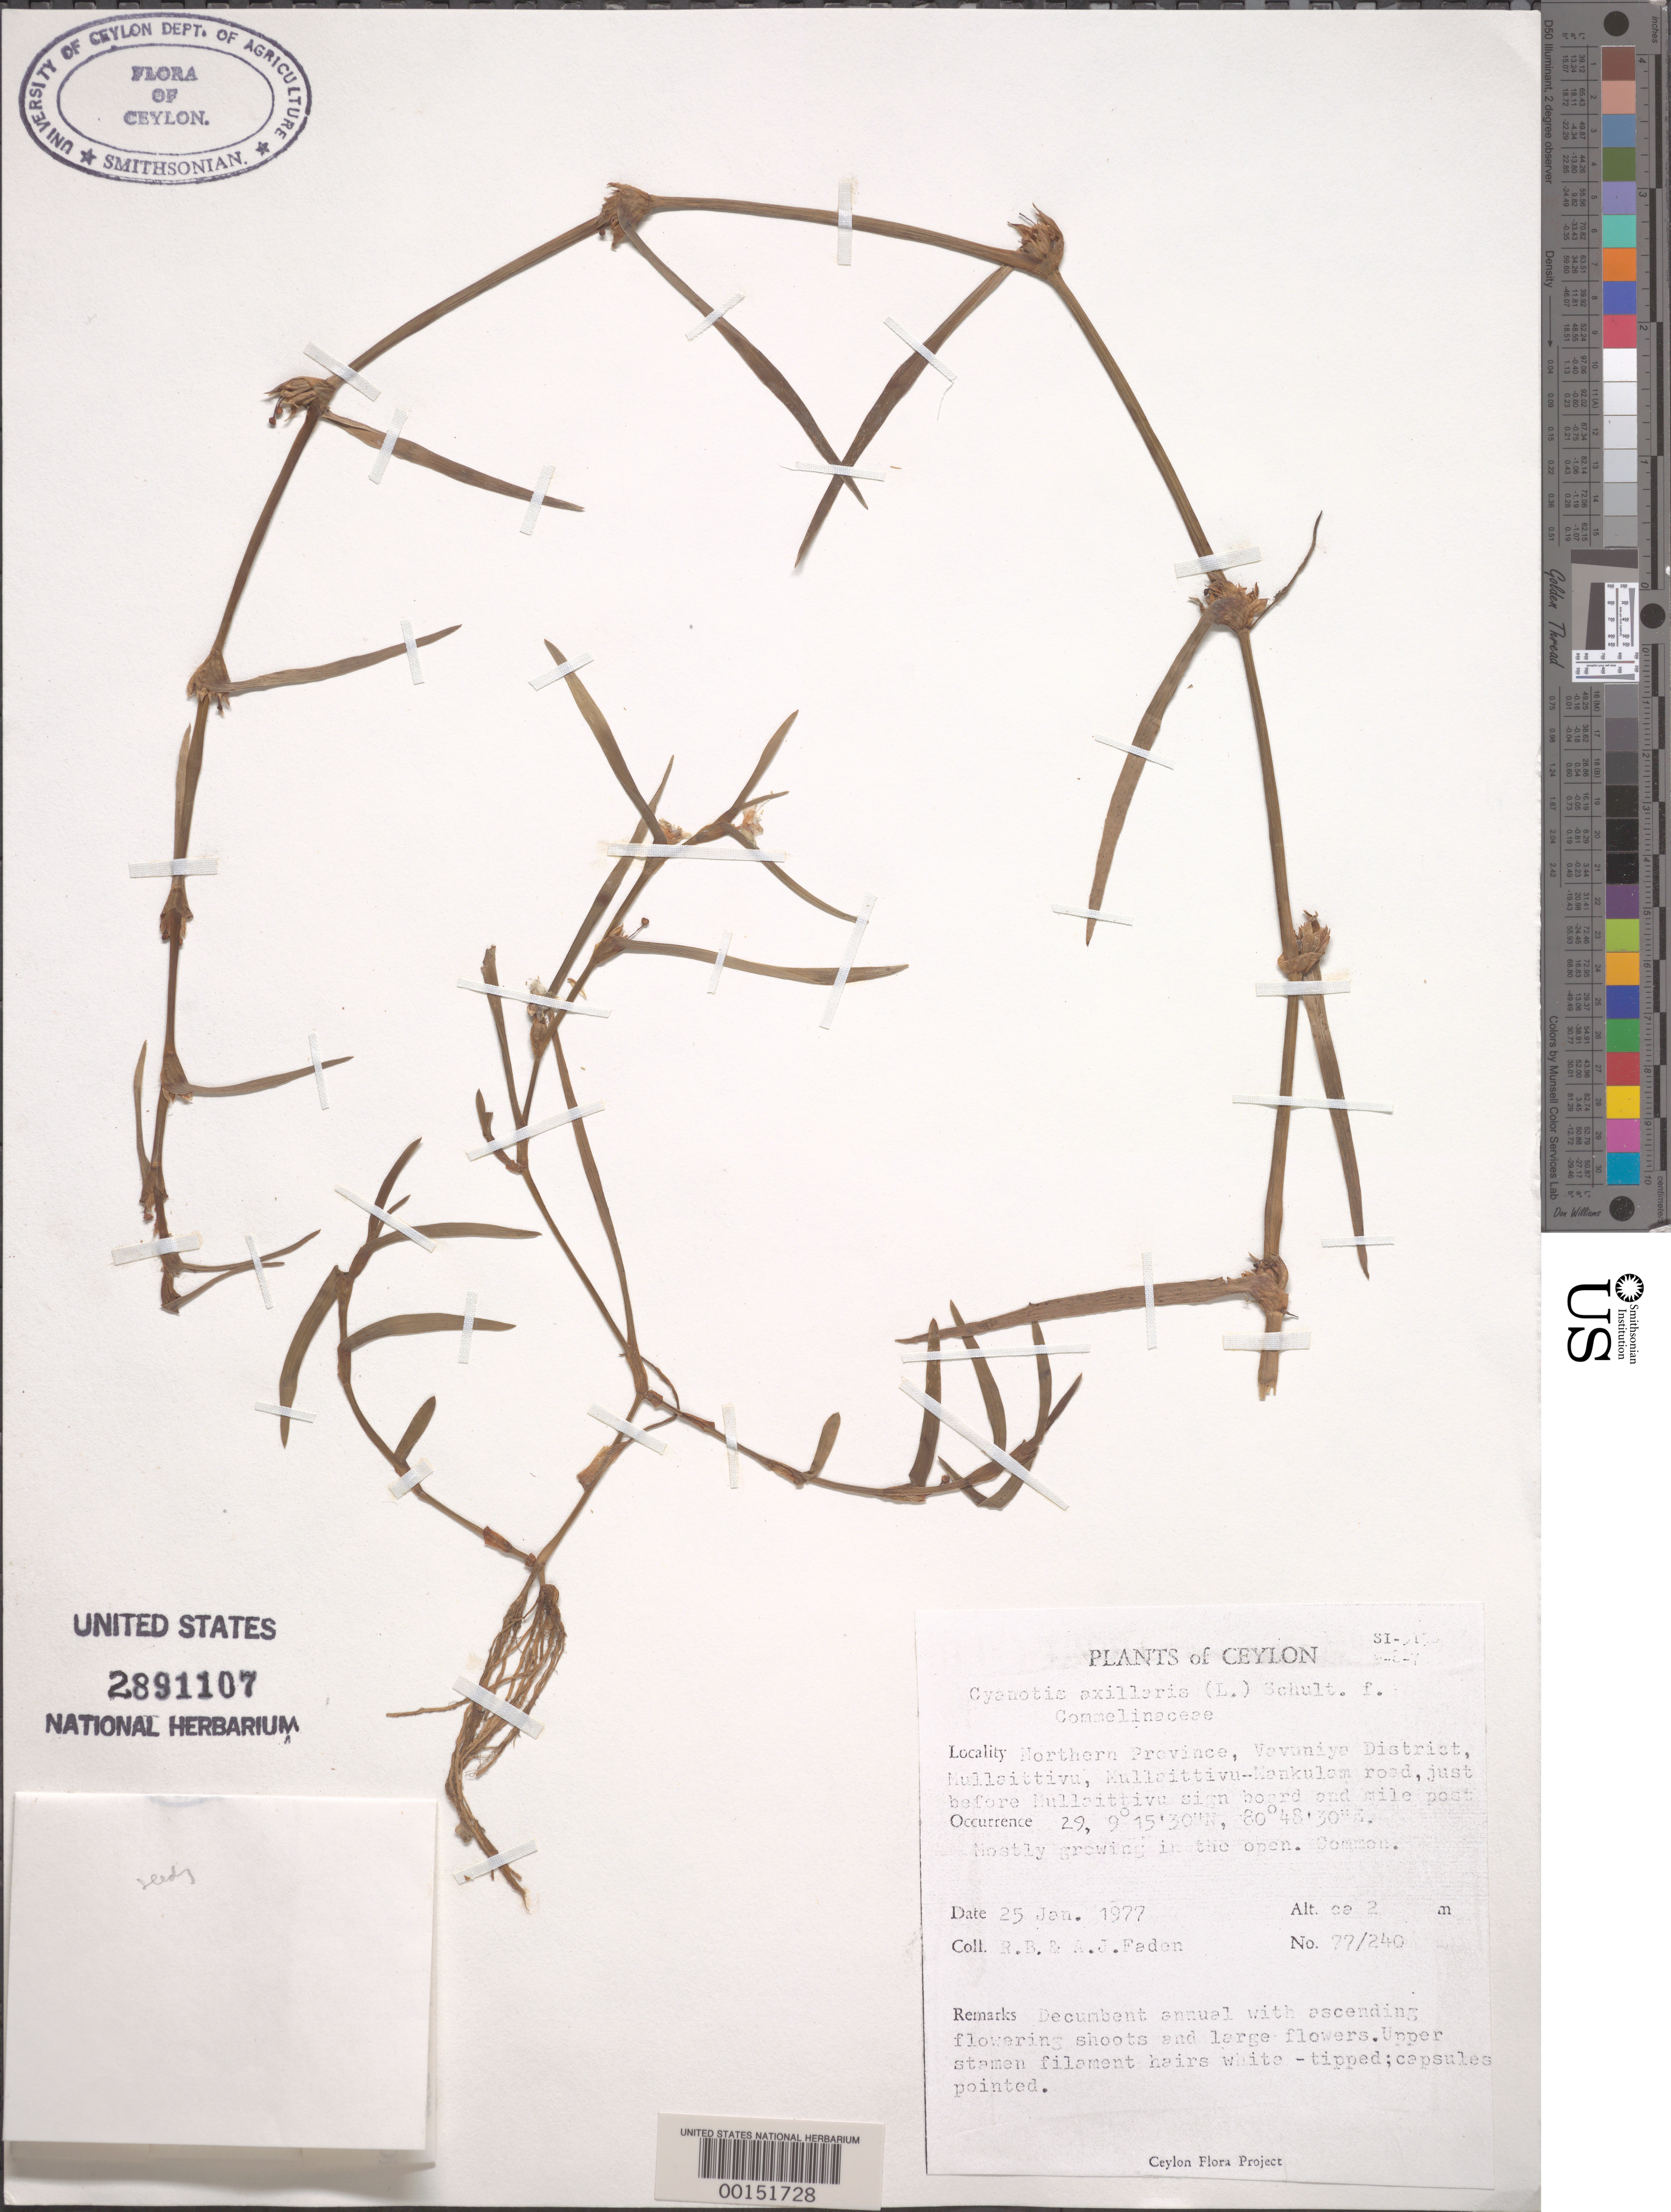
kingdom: Plantae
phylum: Tracheophyta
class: Liliopsida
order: Commelinales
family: Commelinaceae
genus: Cyanotis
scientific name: Cyanotis axillaris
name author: (L.) D. Don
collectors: R. B. Faden & A. J. Faden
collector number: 77/240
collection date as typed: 25 Jan 1977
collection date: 1977-01-25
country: Sri Lanka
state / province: Northern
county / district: Vavuniya Dist.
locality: Mullaittivu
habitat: Open areas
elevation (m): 2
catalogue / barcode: US 2891107